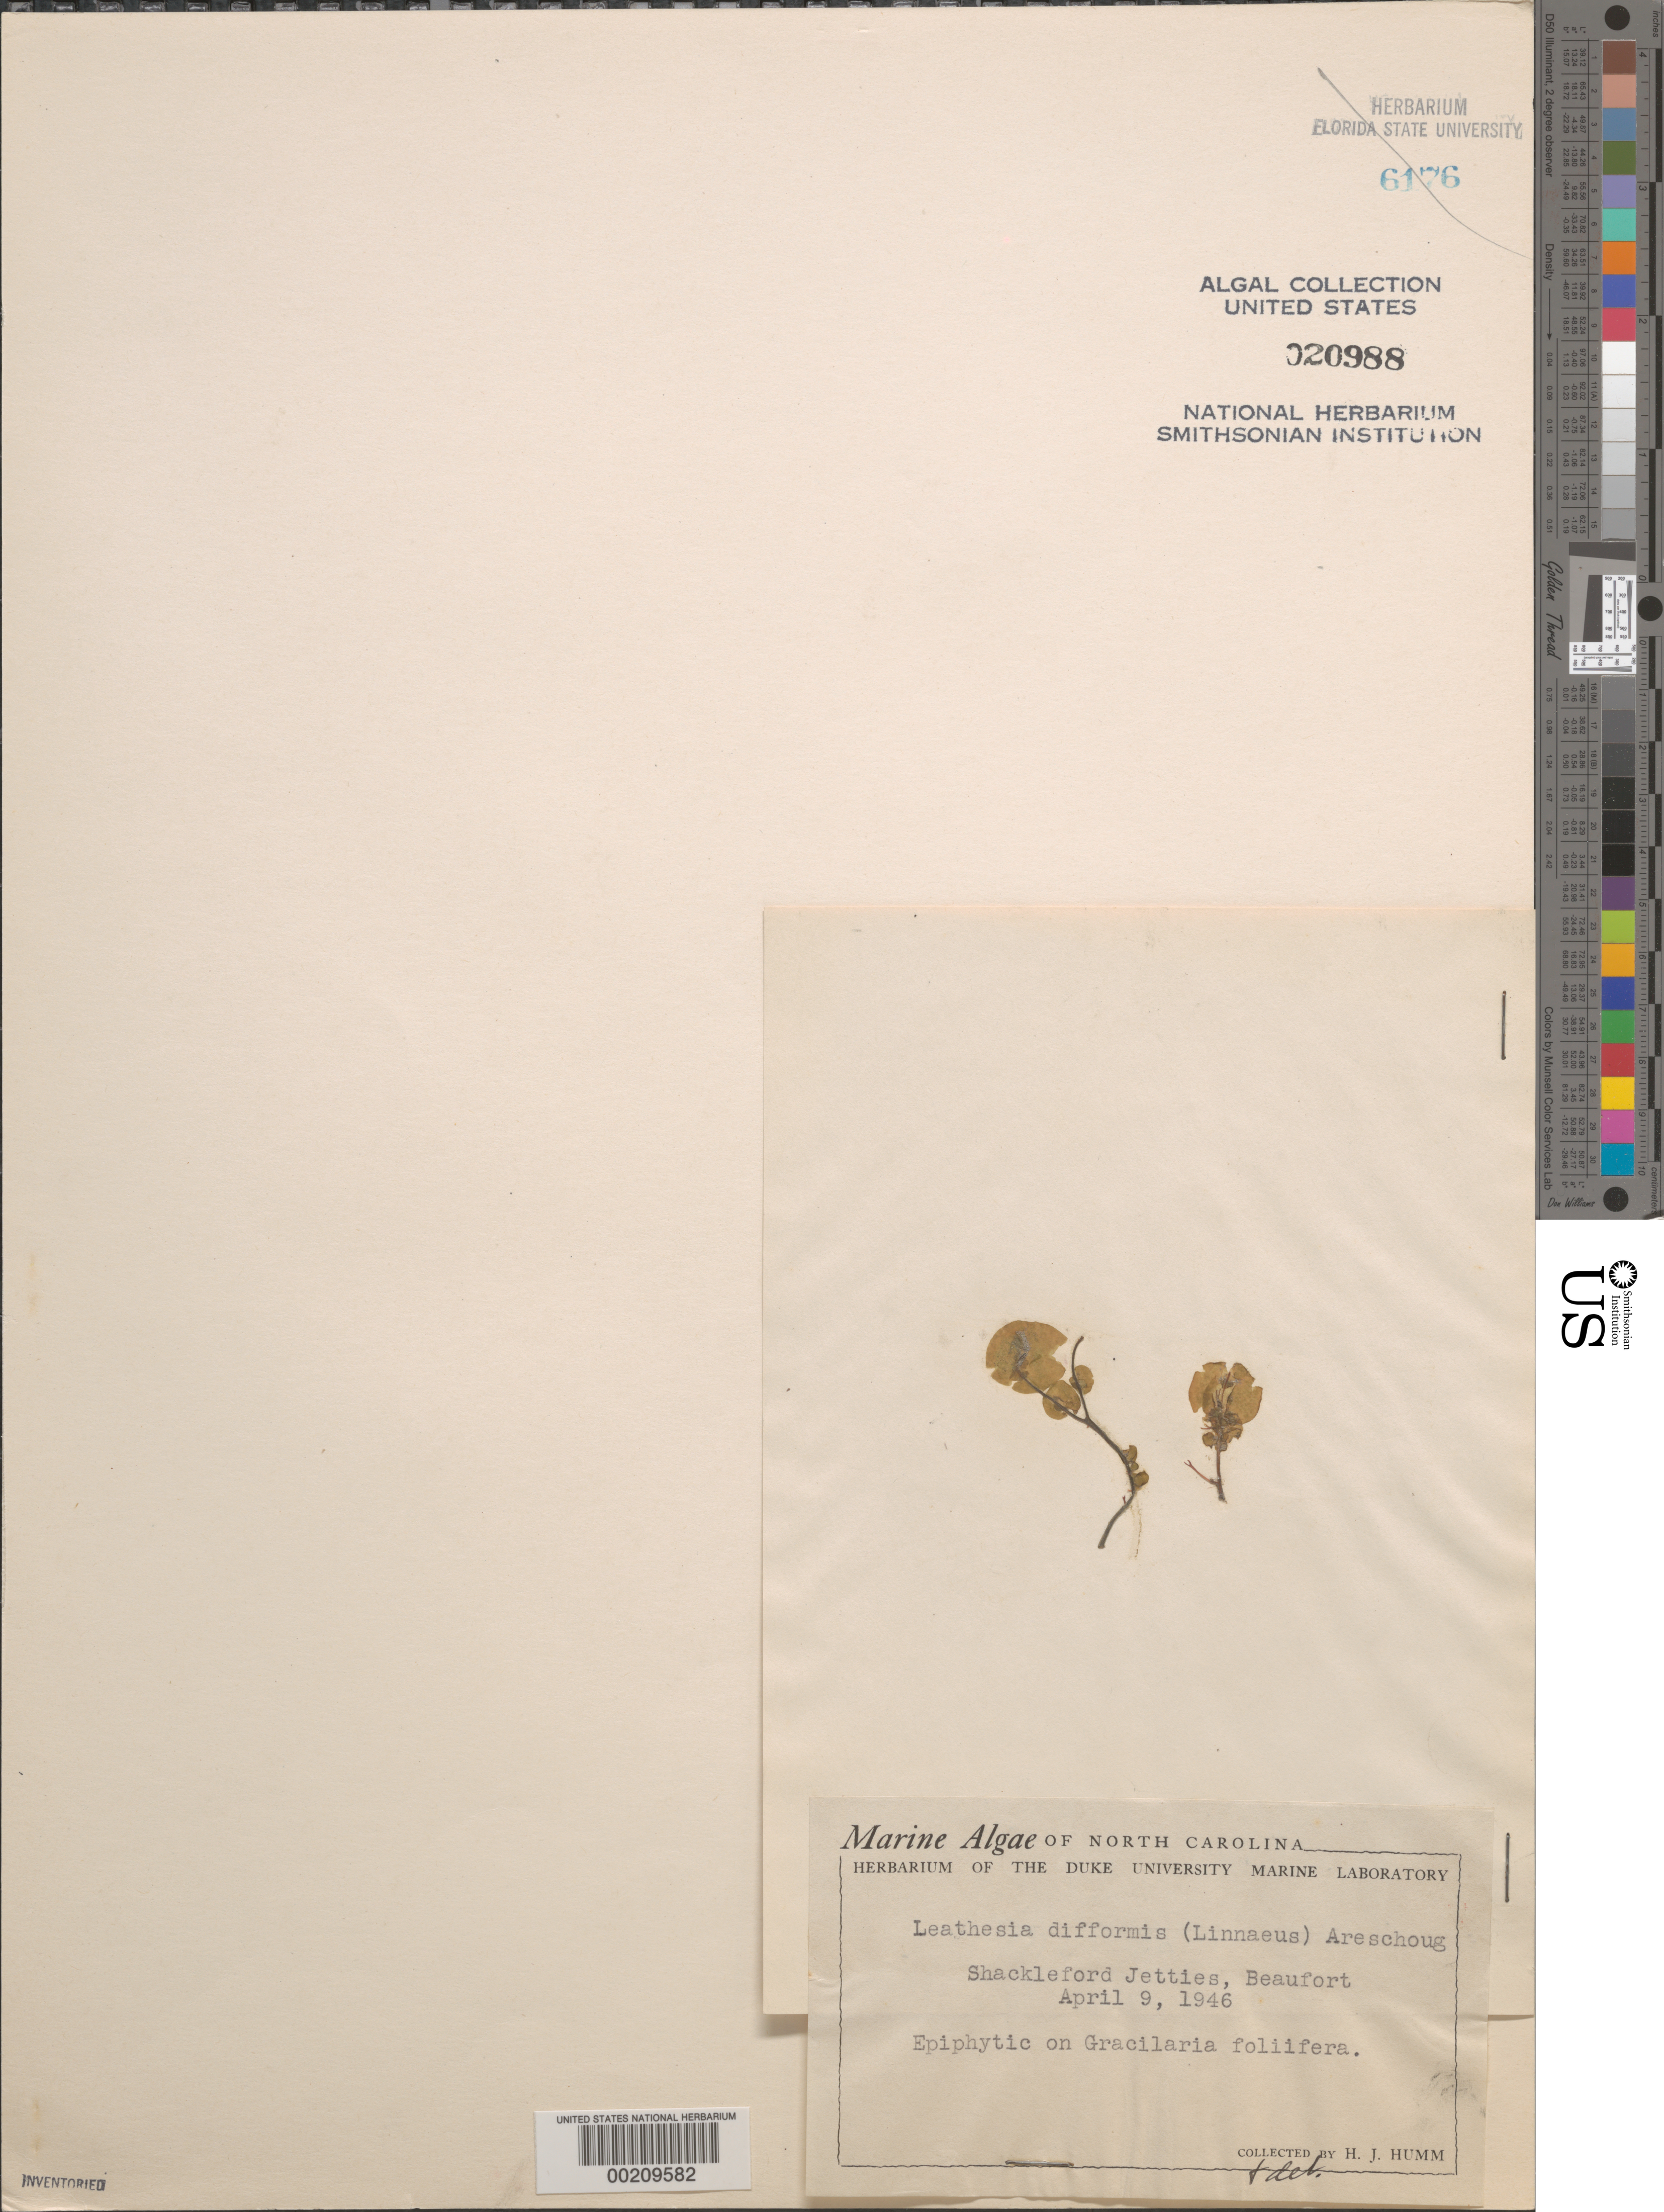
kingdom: Chromista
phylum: Ochrophyta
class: Phaeophyceae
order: Ectocarpales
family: Chordariaceae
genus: Leathesia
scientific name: Leathesia difformis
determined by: Humm, Harold J.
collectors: H. J. Humm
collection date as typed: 09 Apr 1946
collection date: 1946-04-09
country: United States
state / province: North Carolina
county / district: Carteret County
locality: Beaufort, Shackleford jetties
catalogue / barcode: US 20988